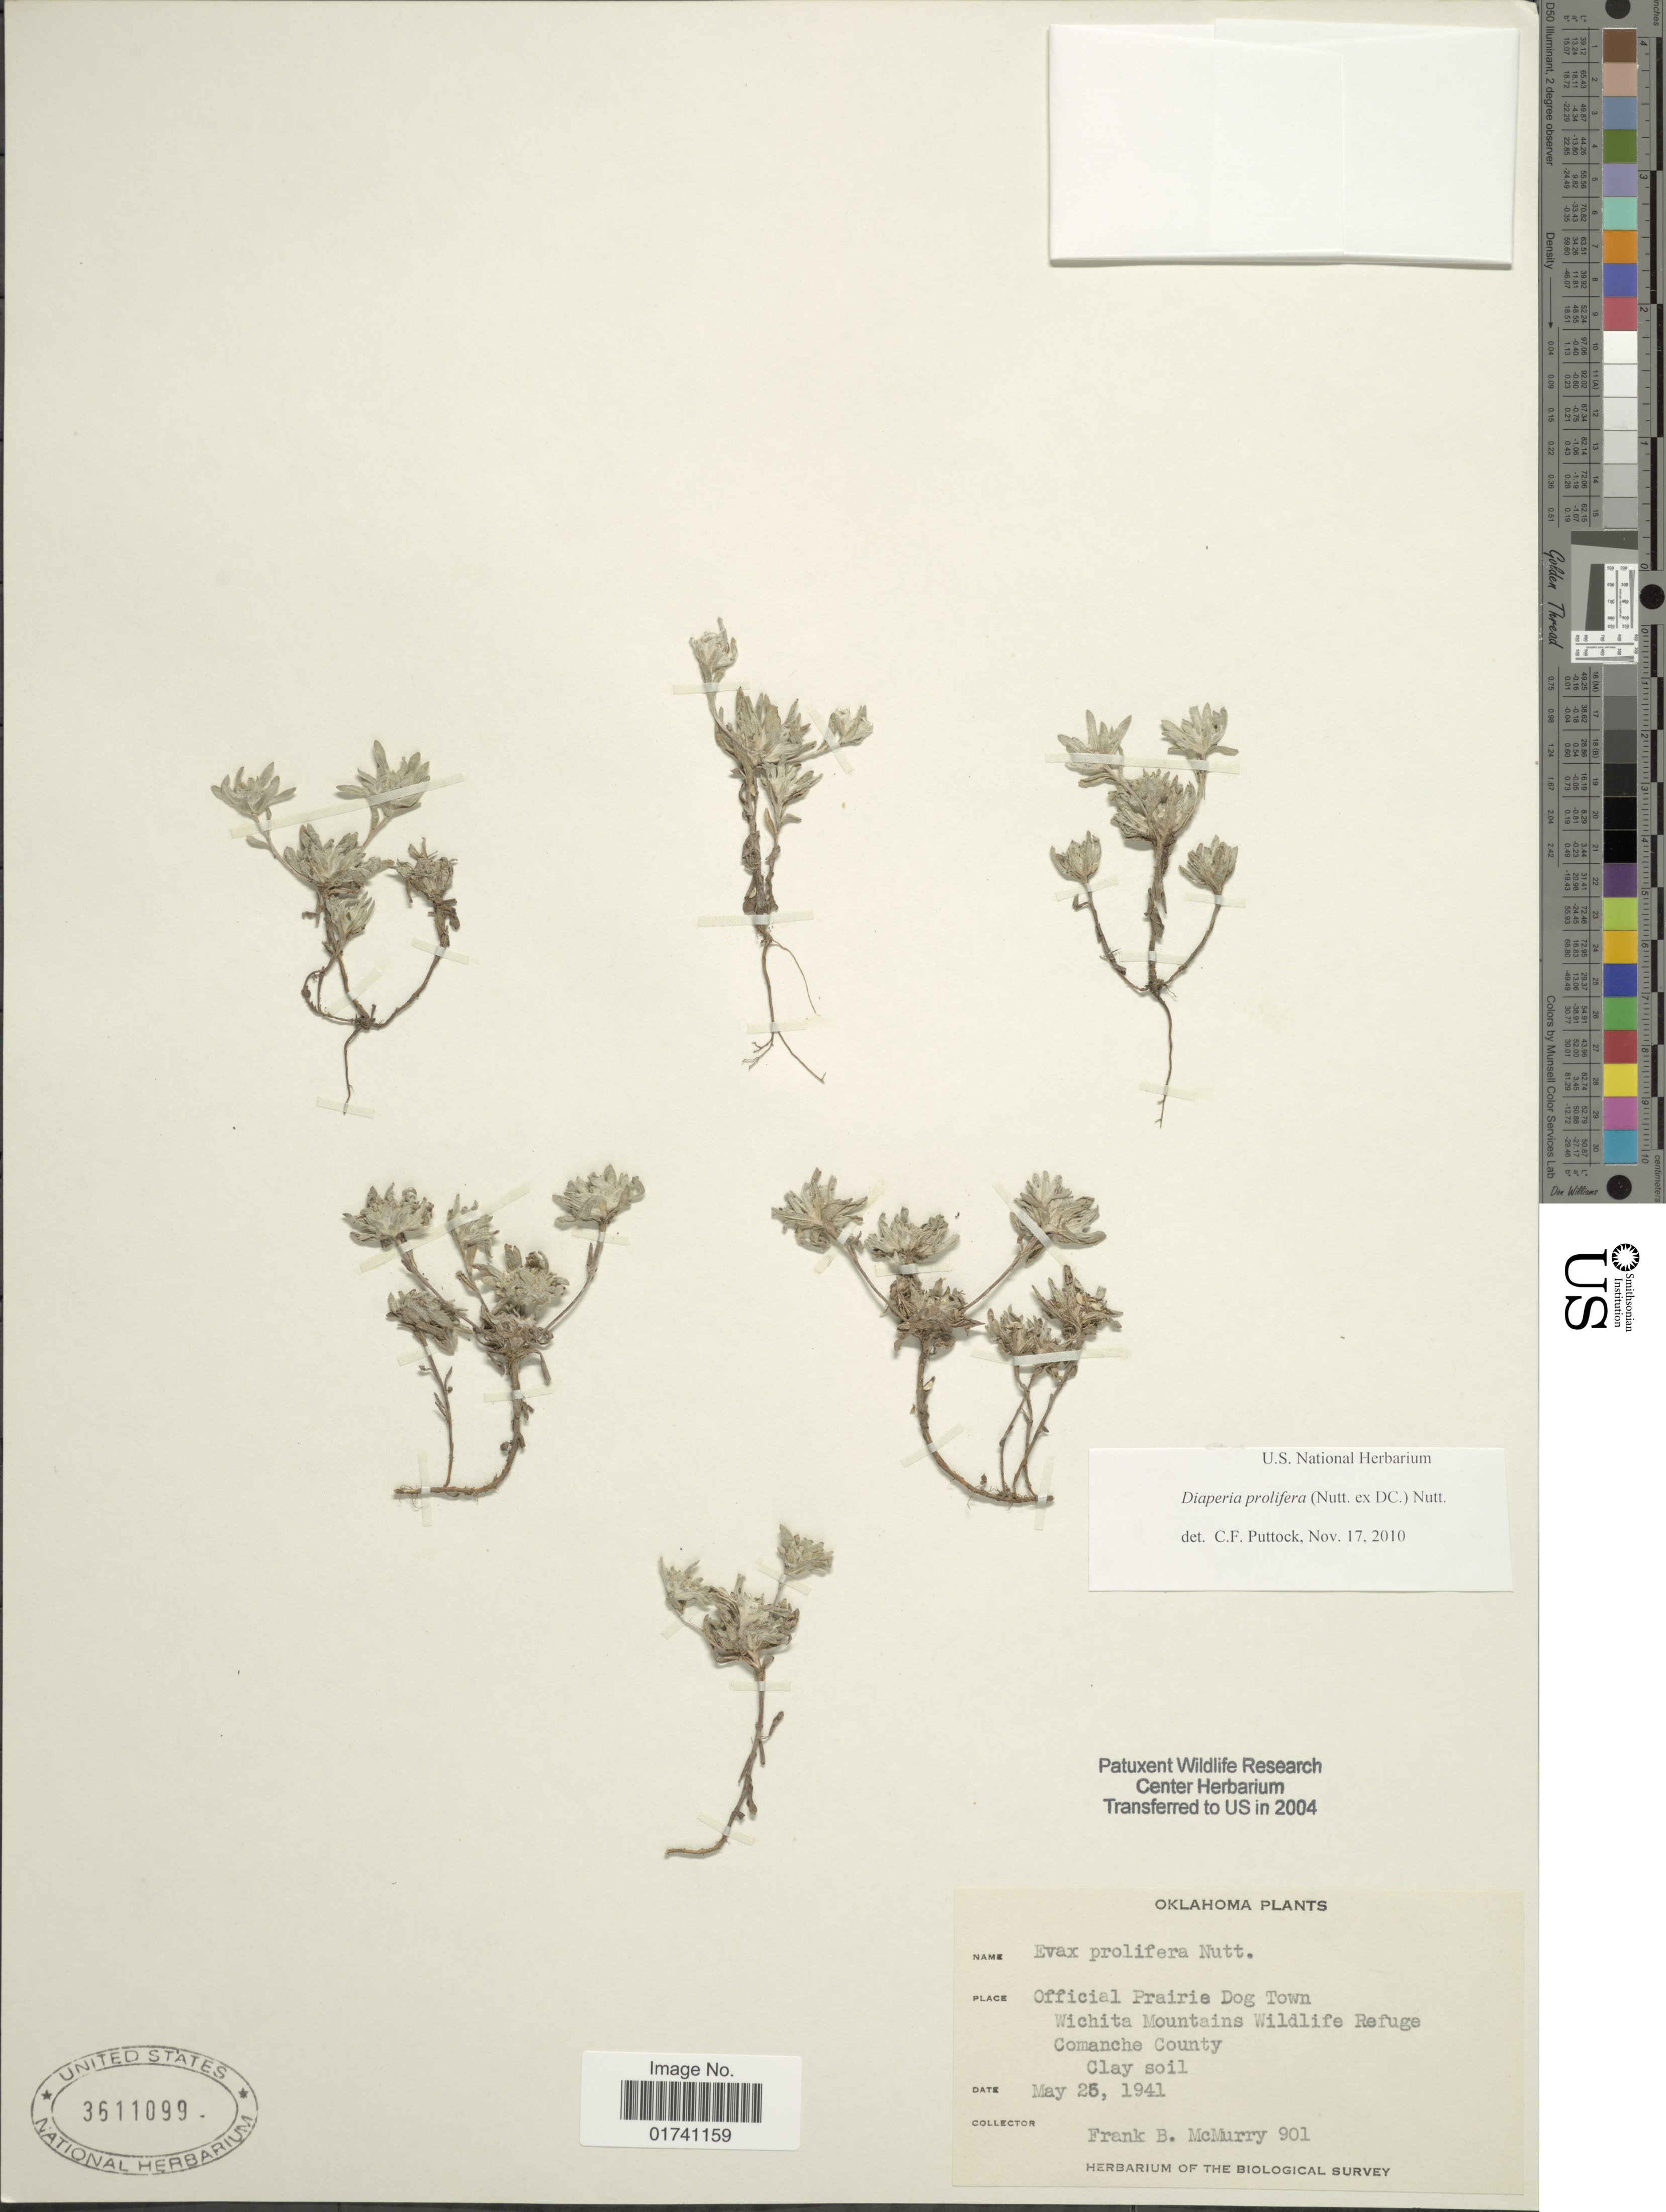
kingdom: Plantae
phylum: Tracheophyta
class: Magnoliopsida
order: Asterales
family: Asteraceae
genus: Diaperia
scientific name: Diaperia prolifera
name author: (Nutt. ex DC.) Morefield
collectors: F. B. McMurry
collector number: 901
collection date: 1941-05-25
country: United States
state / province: Oklahoma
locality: Official Prairie Dog Town. Wichita Mountains Wildlife Refuge Comanche County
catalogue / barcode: US 3611099